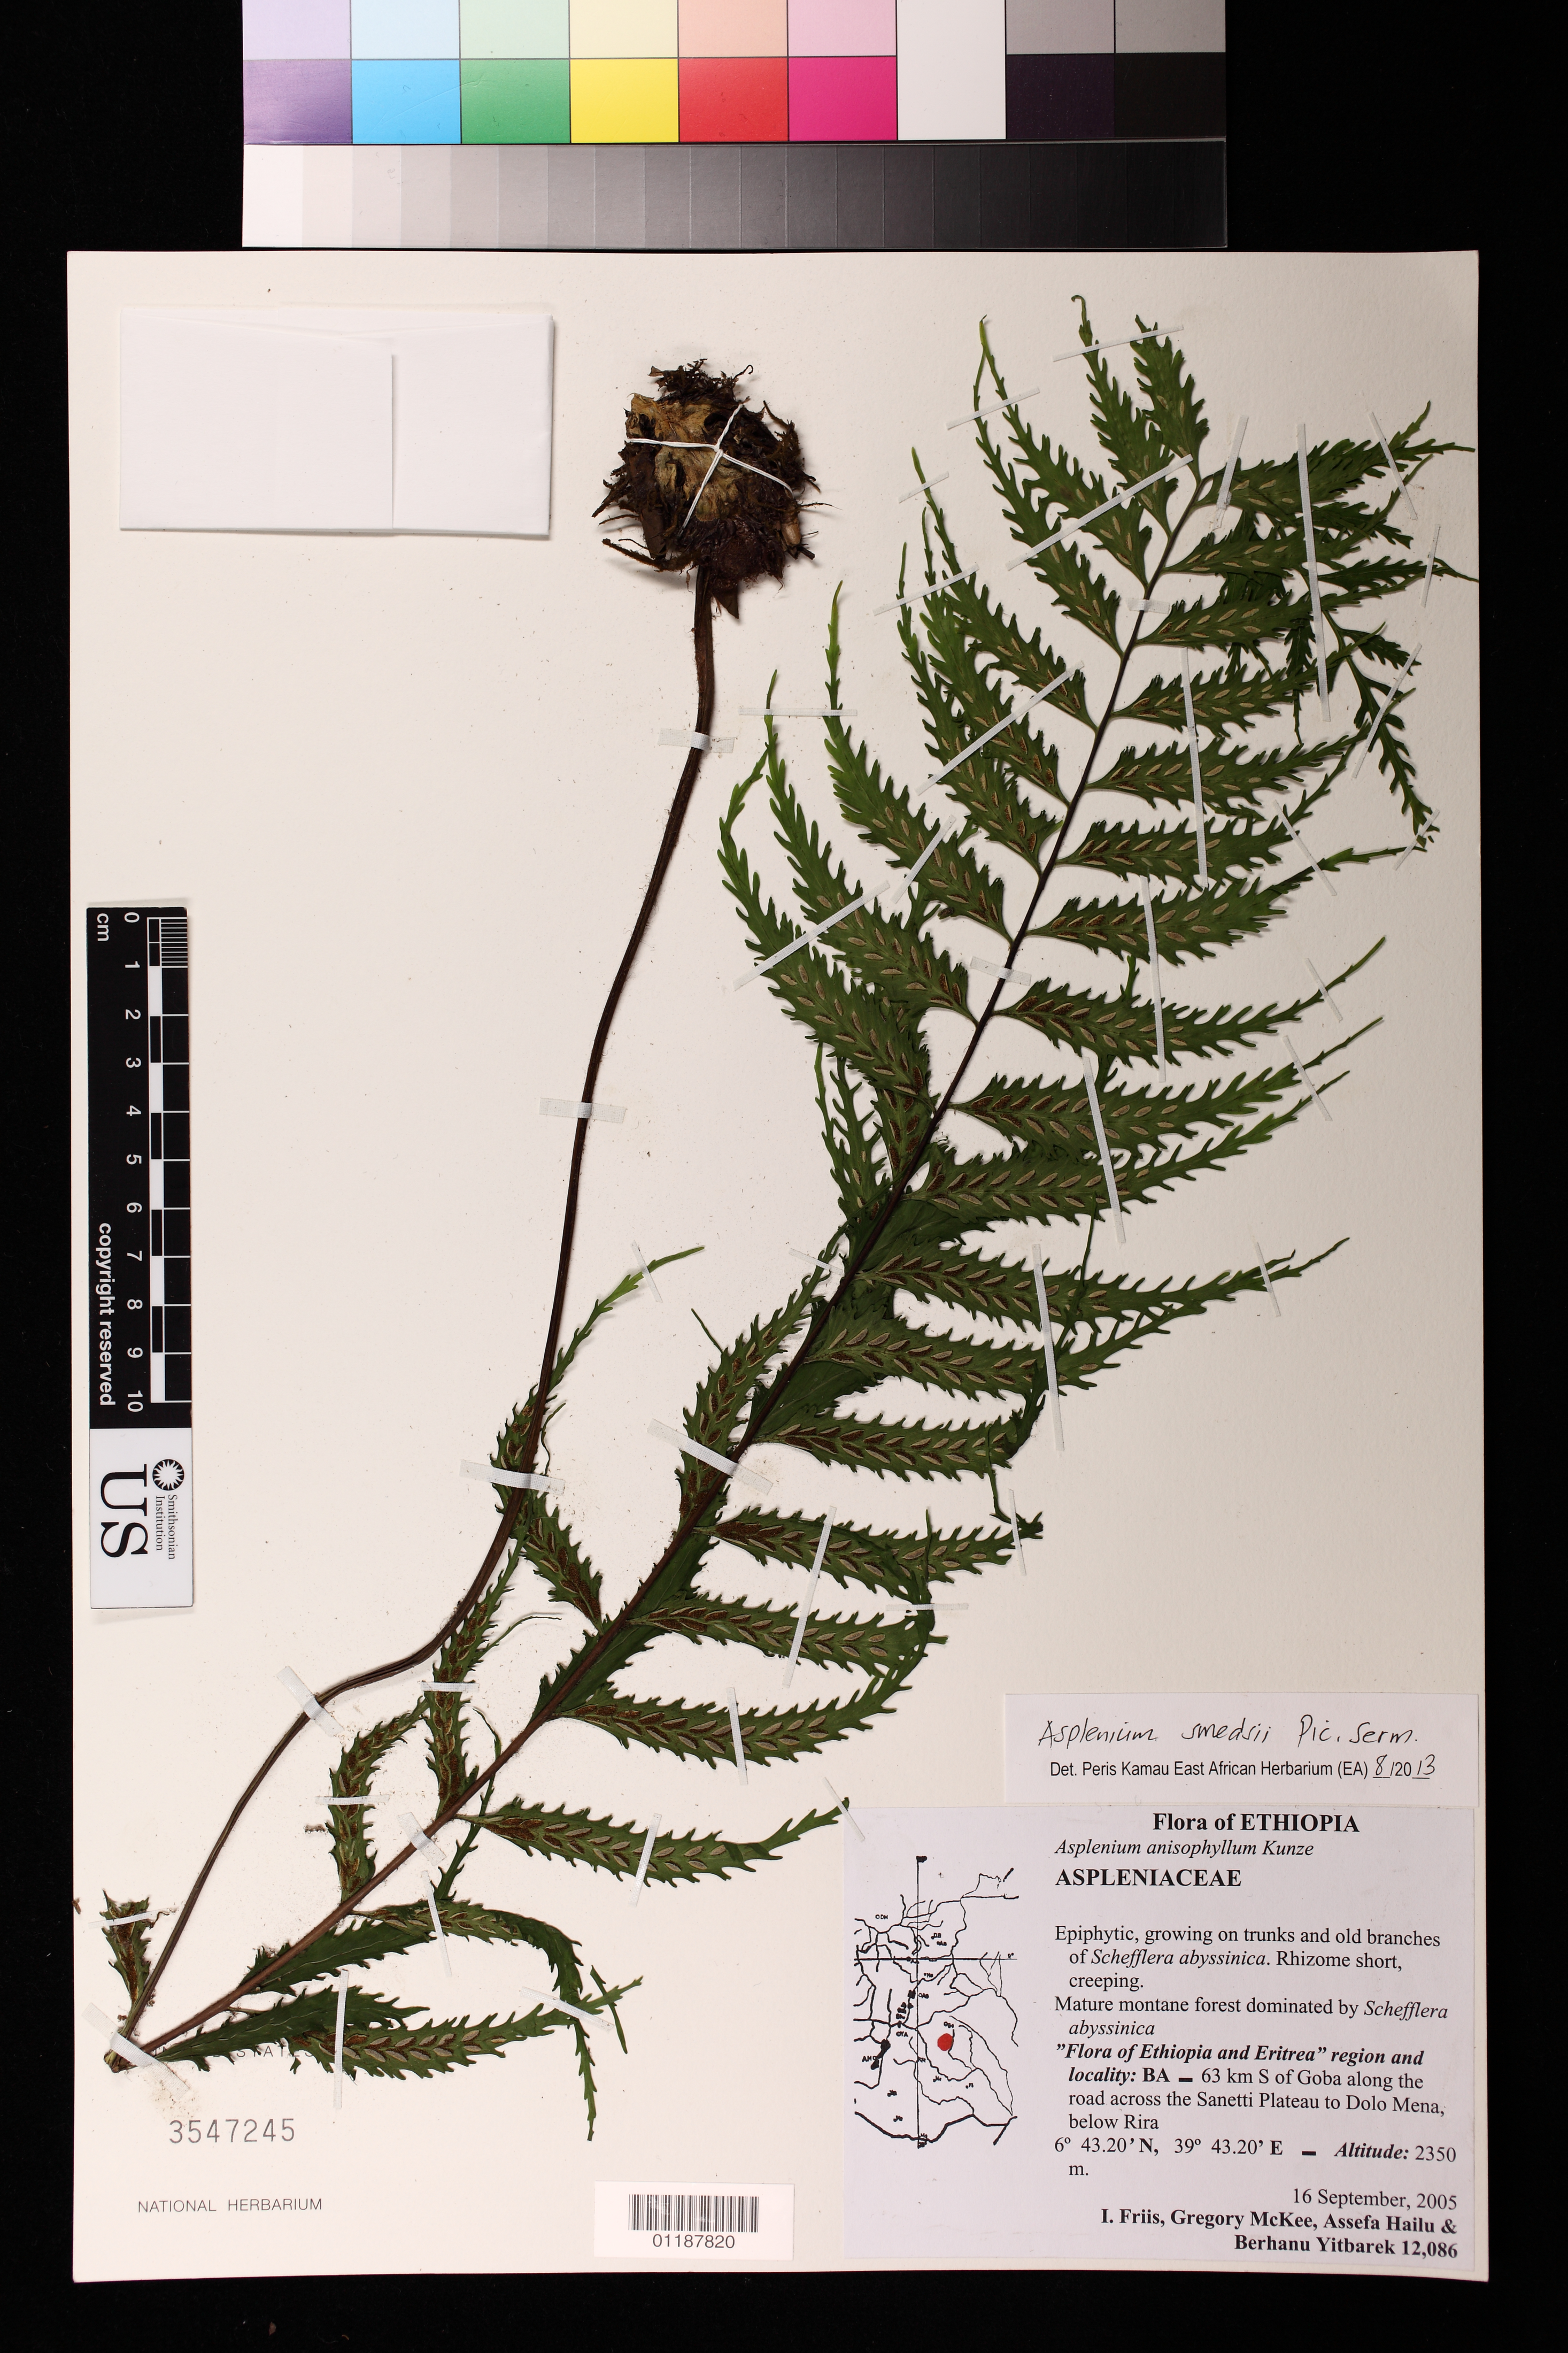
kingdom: Plantae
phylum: Tracheophyta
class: Polypodiopsida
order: Polypodiales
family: Aspleniaceae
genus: Asplenium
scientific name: Asplenium smedsii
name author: Pic. Serm.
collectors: I. Friis, G. S. McKee, A. Hailu & B. Yitbarek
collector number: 12086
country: Ethiopia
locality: S of Goba along the road across the Sanetti Plateau to Dolo Mena, below Rira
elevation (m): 2350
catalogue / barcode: US 3547245